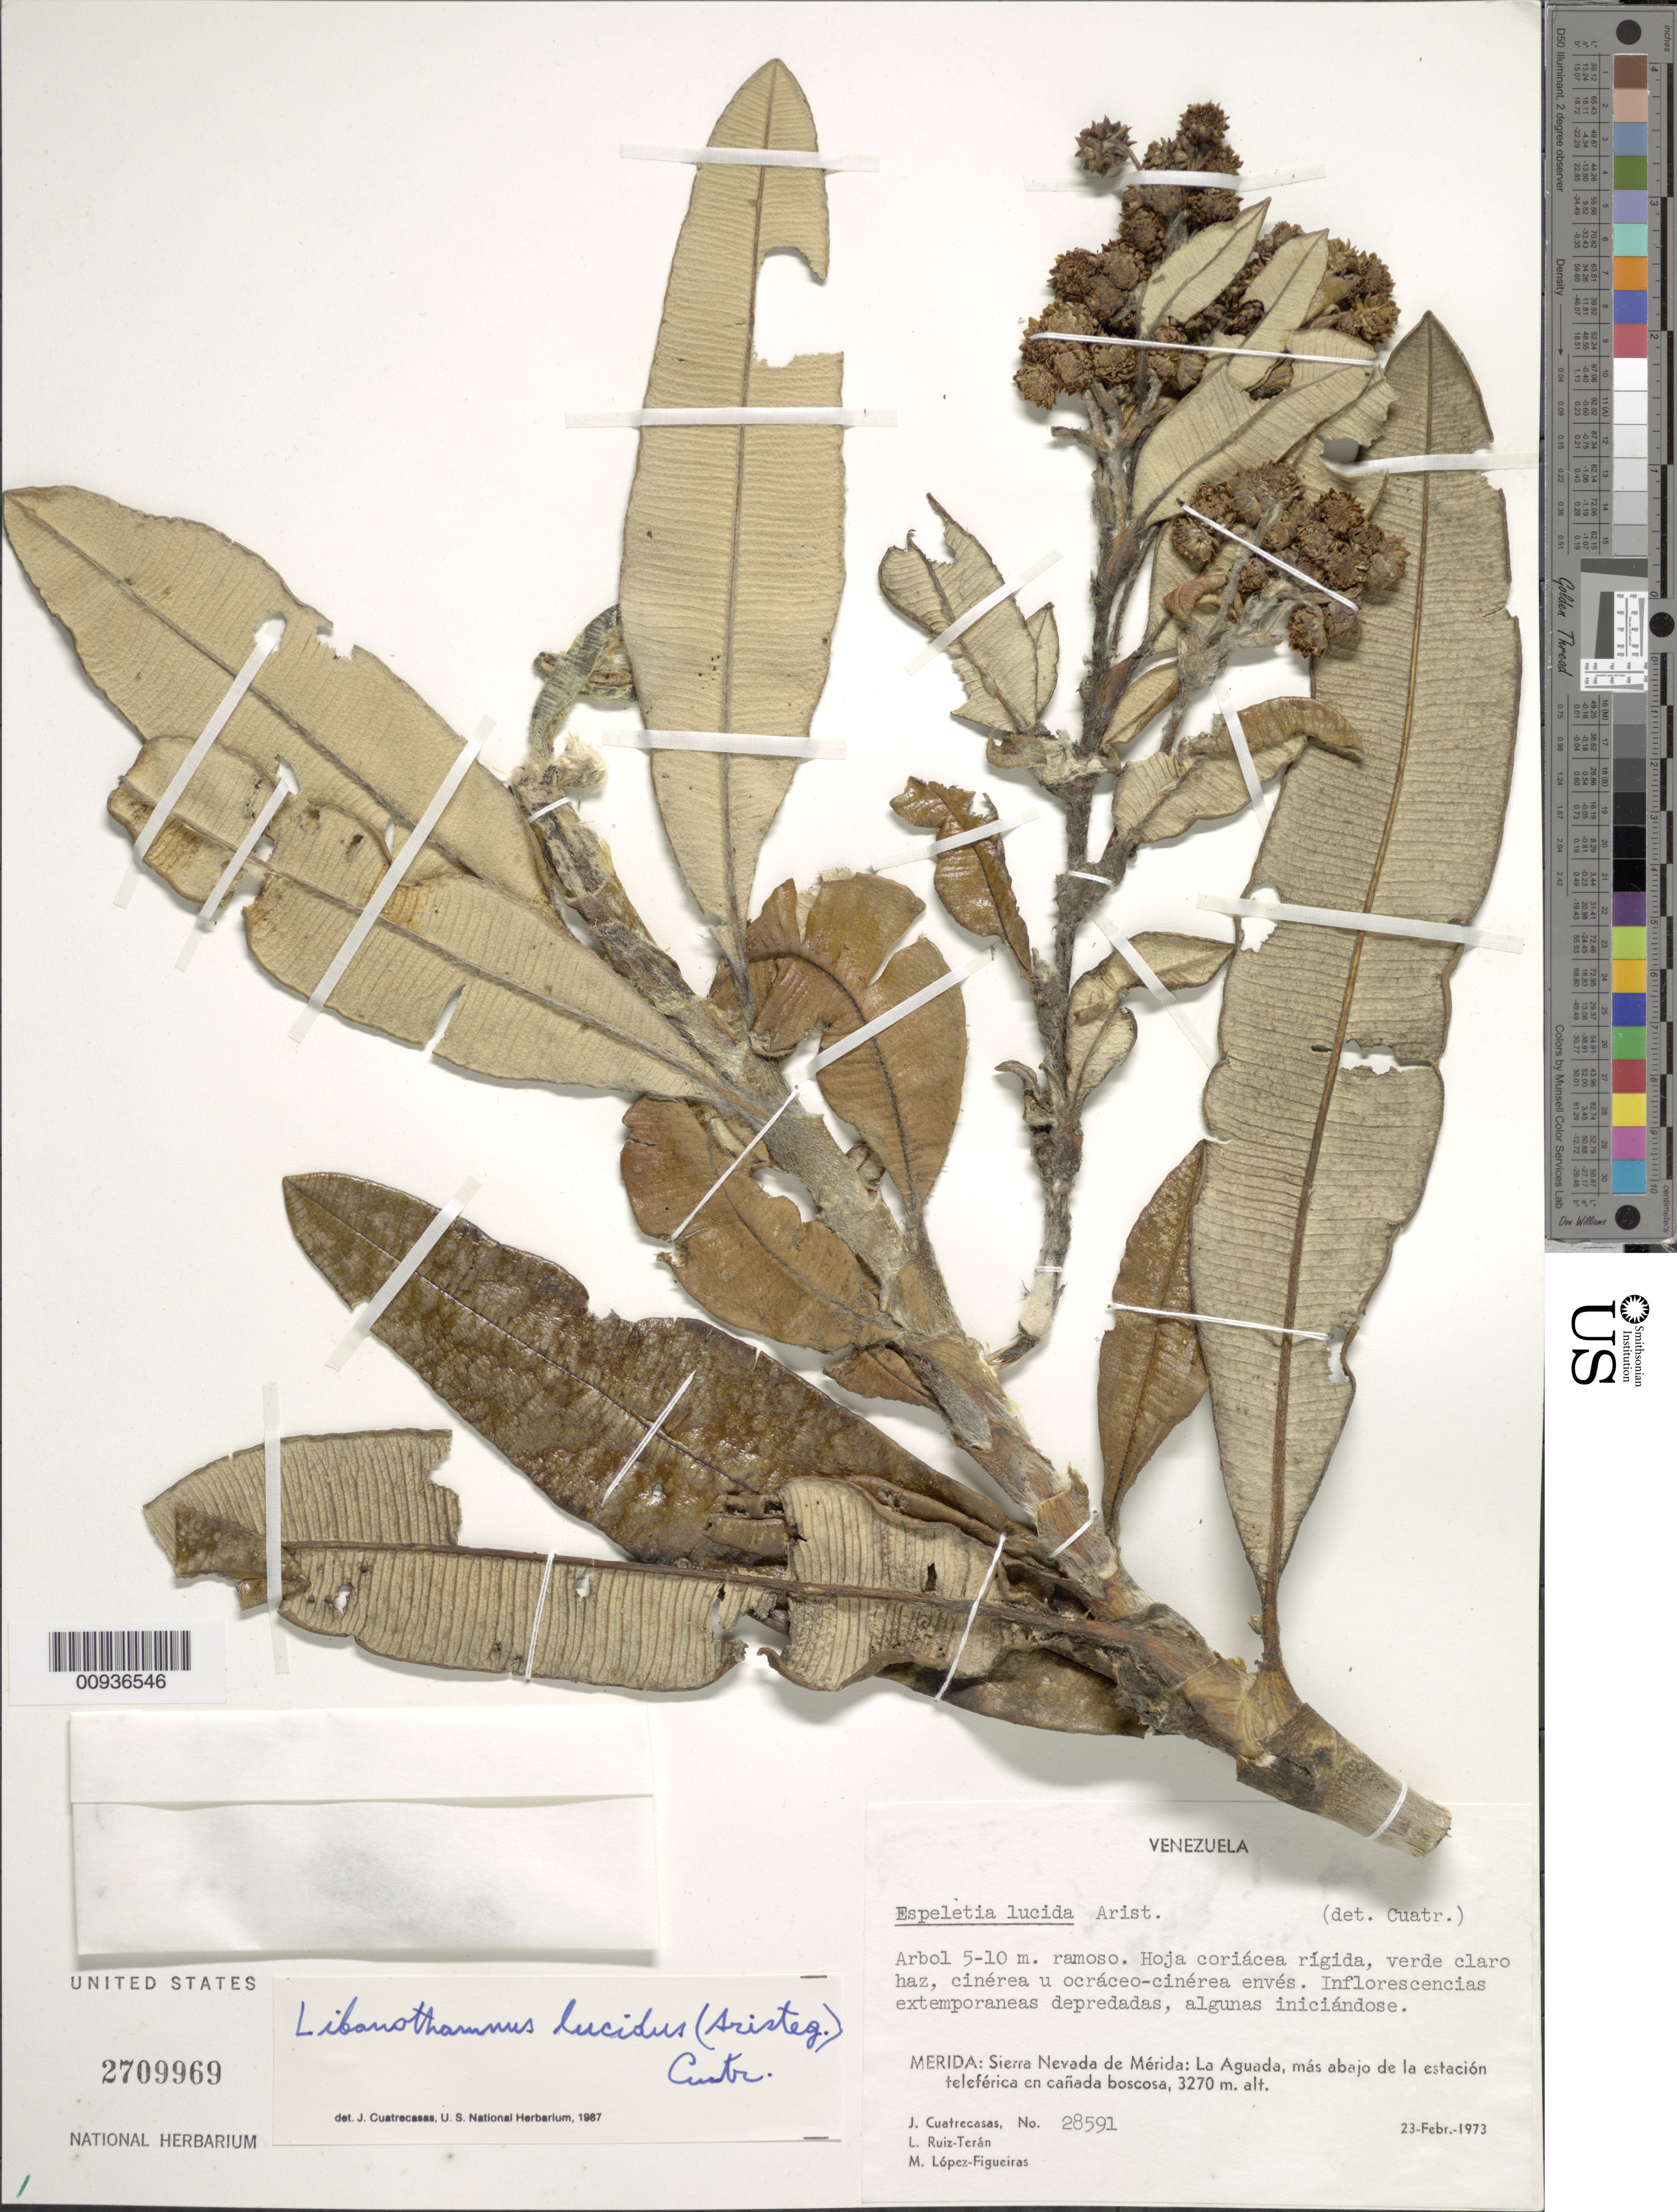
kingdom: Plantae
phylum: Tracheophyta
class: Magnoliopsida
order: Asterales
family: Asteraceae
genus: Libanothamnus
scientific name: Libanothamnus lucidus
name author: Cuatrec.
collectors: J. Cuatrecasas, L. E. Ruíz-Terán & M. López Figueiras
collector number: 28591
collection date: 1973-02-23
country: Venezuela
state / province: Mérida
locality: Sierra Nevada de Merida, La Aguada, mas abajo de la estacion teleferica en canada boscosa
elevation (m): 3270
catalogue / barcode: US 2709969